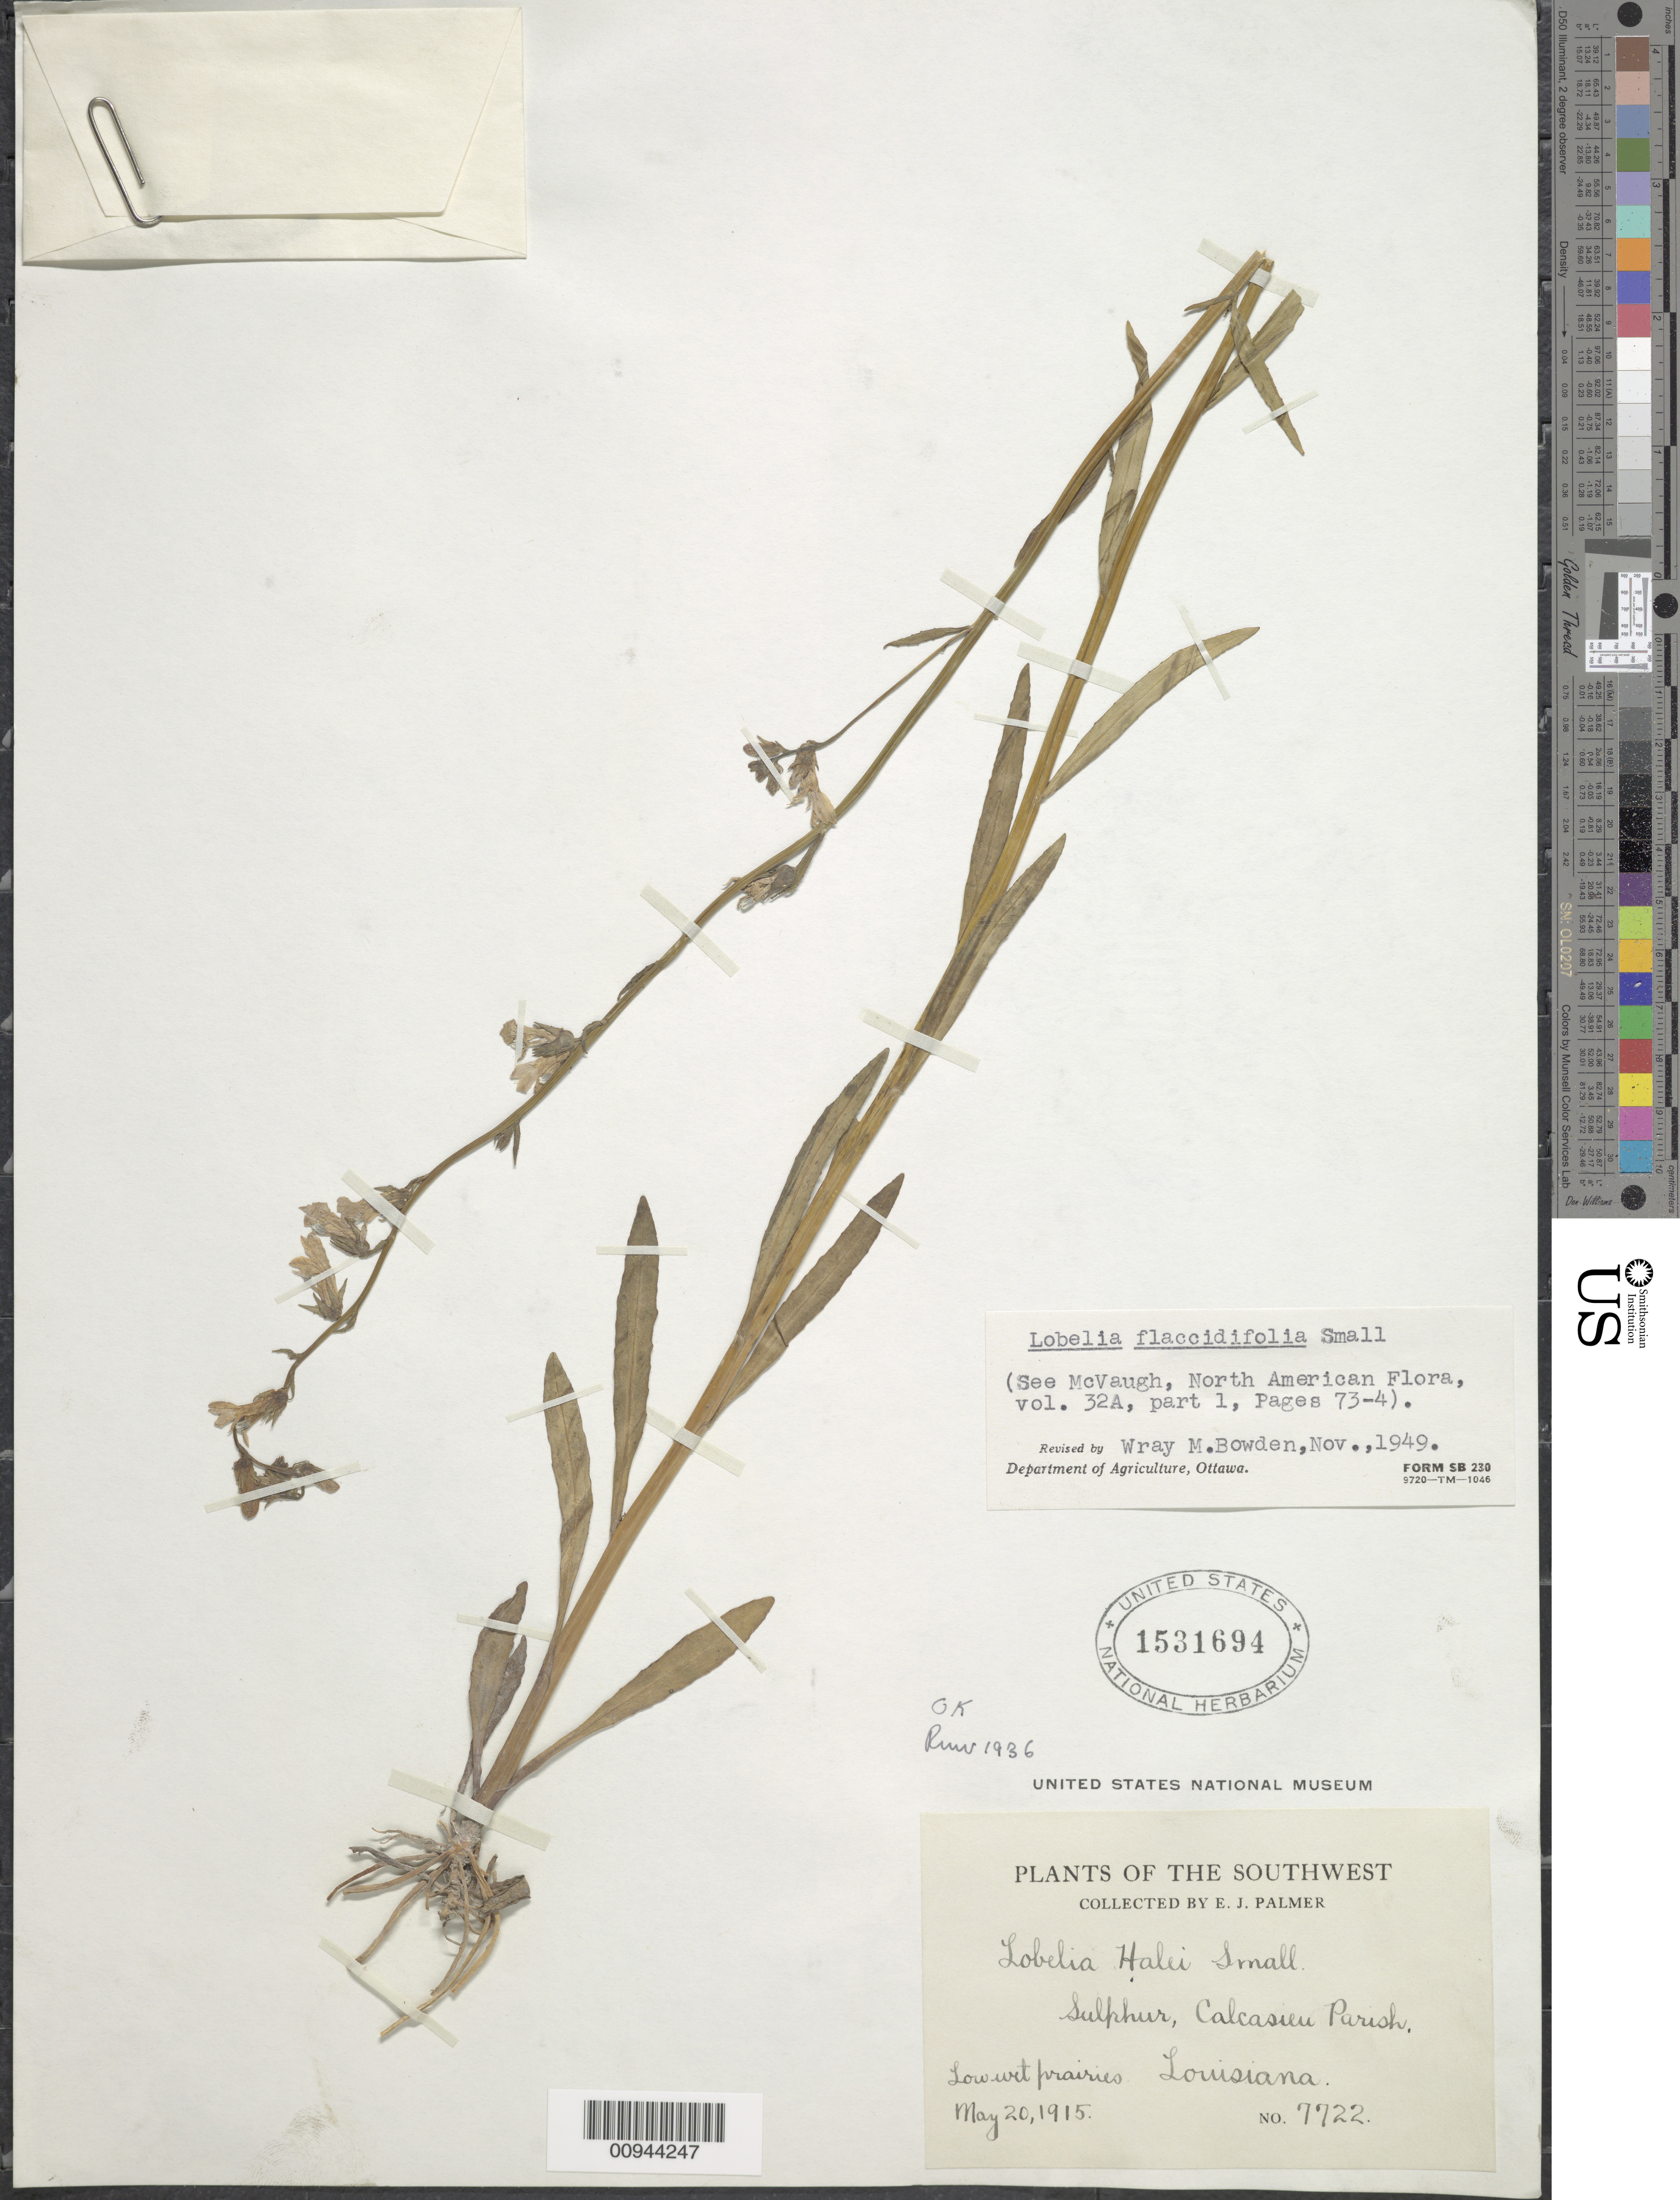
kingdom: Plantae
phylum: Tracheophyta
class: Magnoliopsida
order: Asterales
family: Campanulaceae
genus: Lobelia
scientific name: Lobelia flaccidifolia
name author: Small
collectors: E. J. Palmer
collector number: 7722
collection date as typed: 20 May 1915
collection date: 1915-05-20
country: United States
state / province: Louisiana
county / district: Calcasieu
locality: Sulphur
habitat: low wet prairies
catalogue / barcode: US 1531694